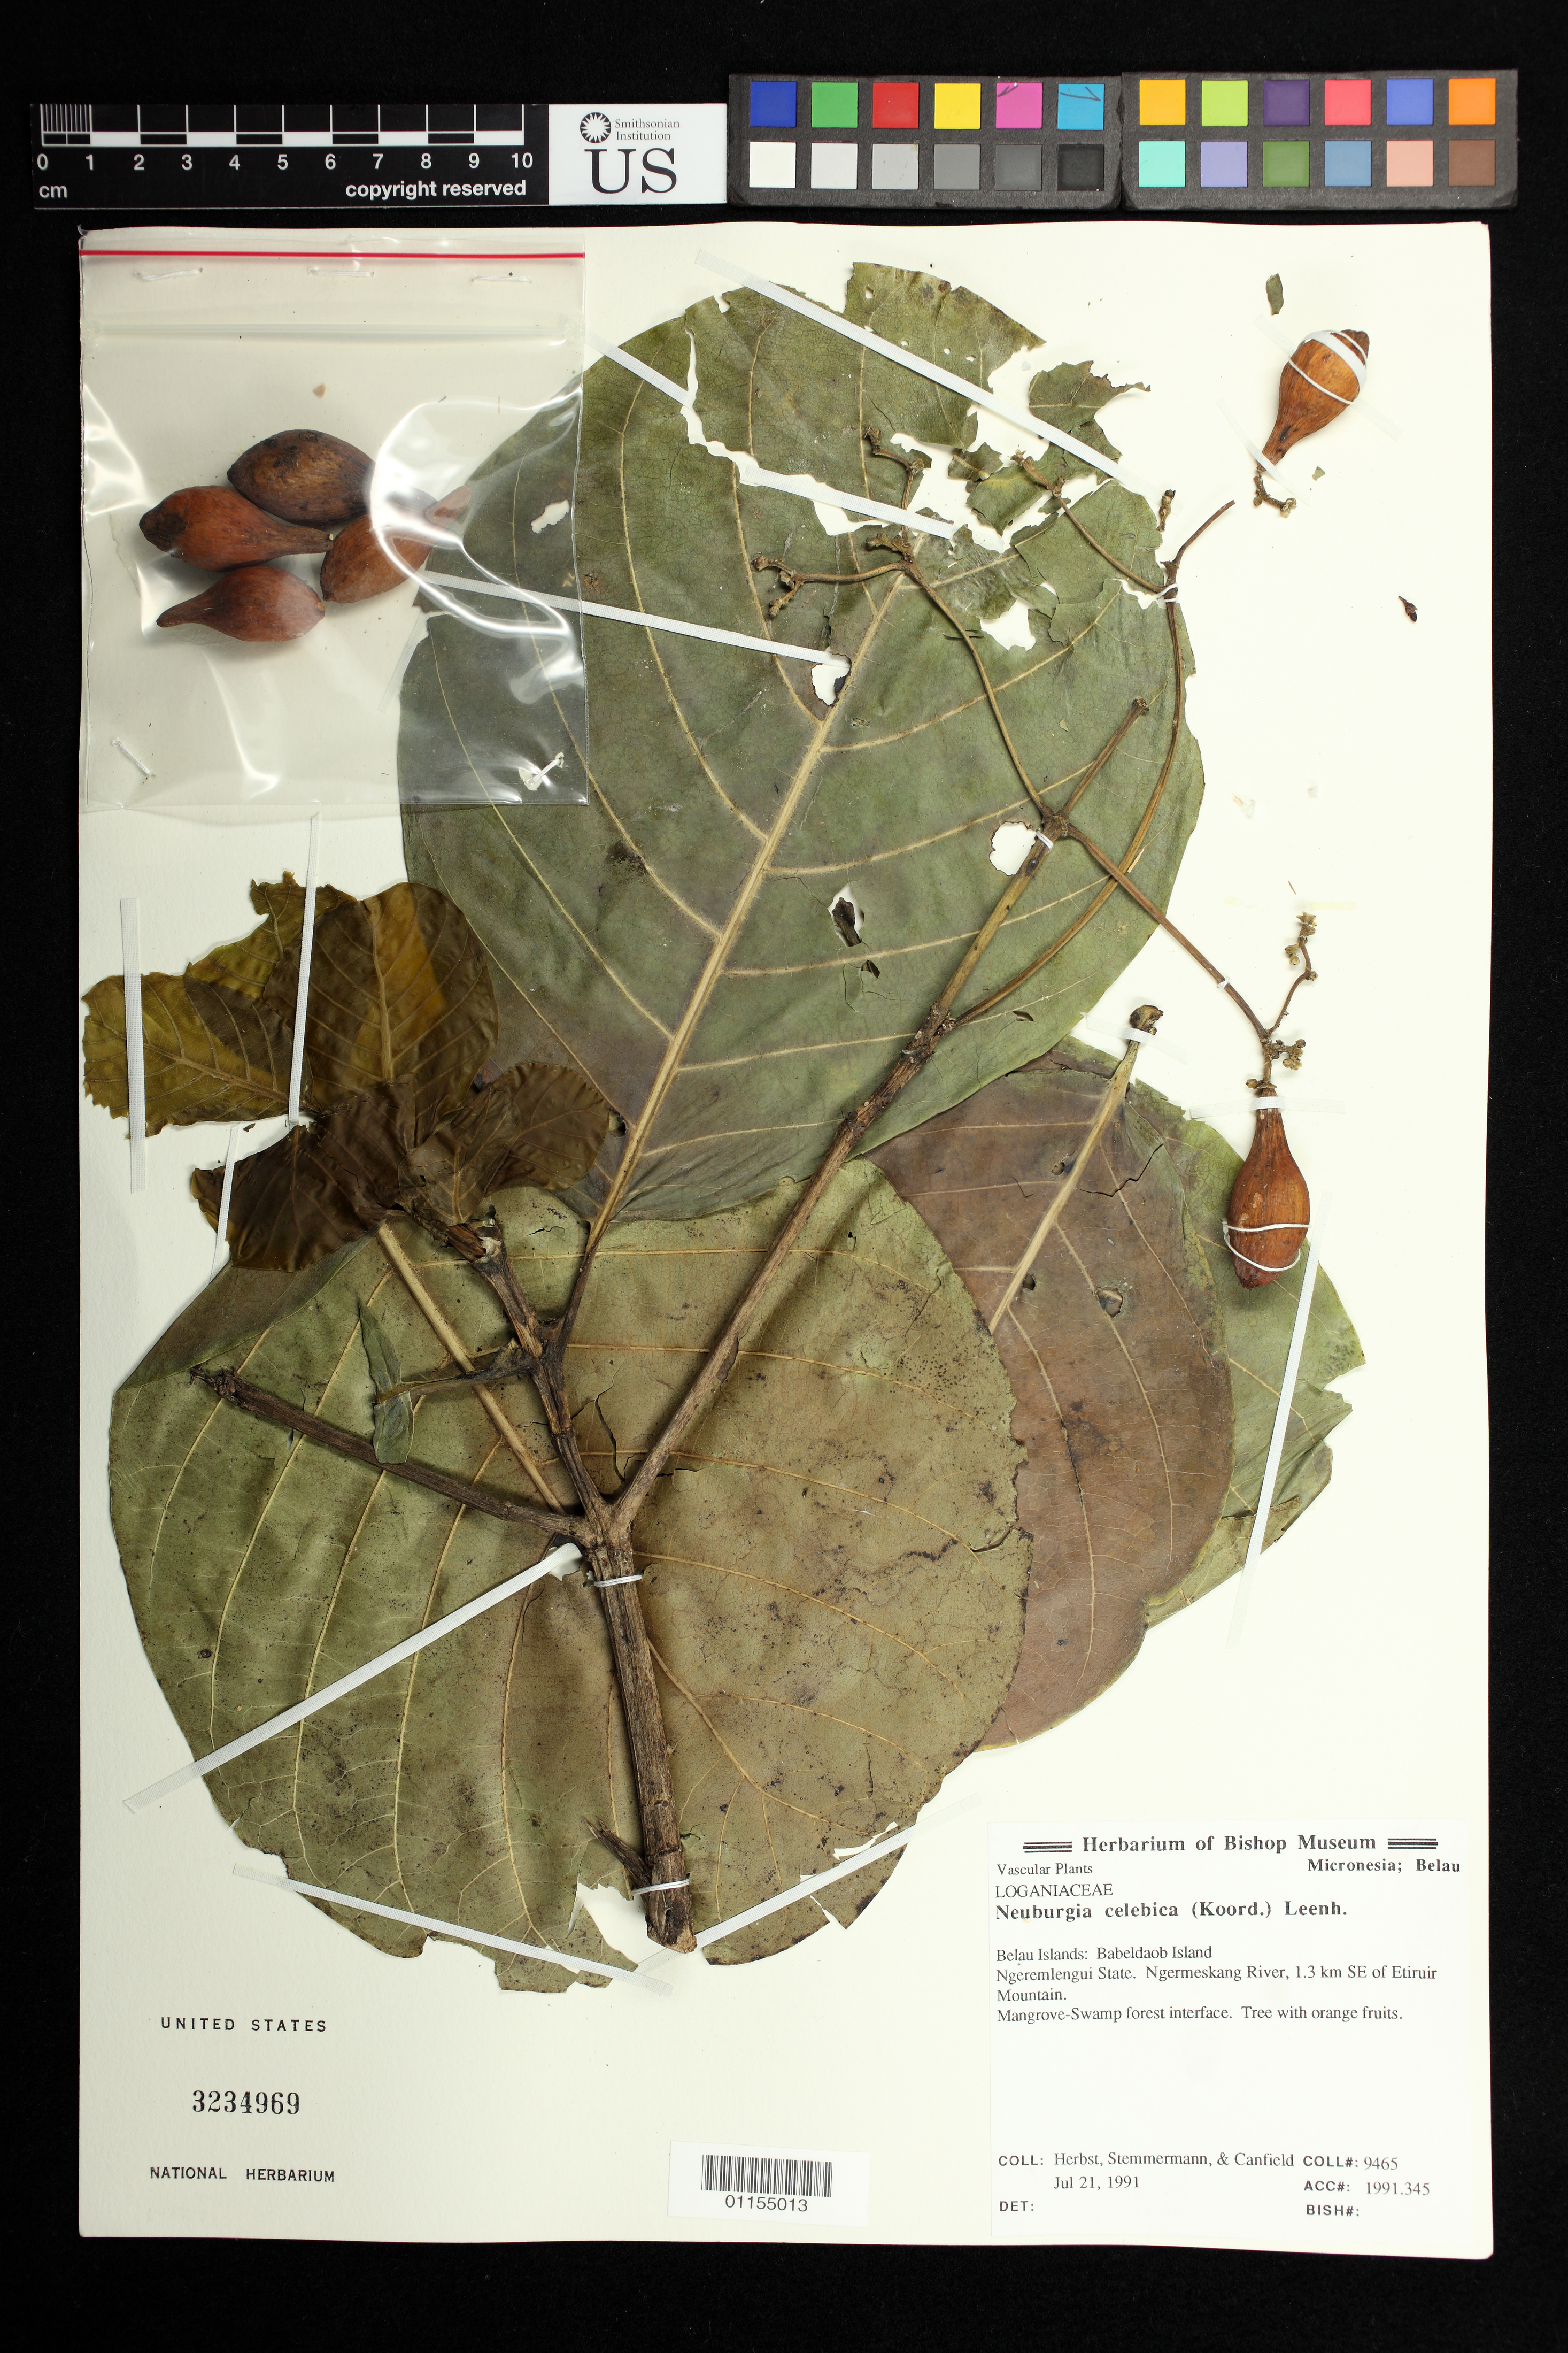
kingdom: Plantae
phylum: Tracheophyta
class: Magnoliopsida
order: Gentianales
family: Loganiaceae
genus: Neuburgia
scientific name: Neuburgia celebica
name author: (Koord.) Leenh.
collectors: D. R. Herbst, -. Stemmermann & J. E. Canfield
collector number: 9465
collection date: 1991-07-21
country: Palau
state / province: Ngaremlengui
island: Babeldaob [Babelthuap]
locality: Ngermeskang River, 1.3 km SE of Etiruir Mountain.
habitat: magrove swamp forest interface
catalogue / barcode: US 3234969